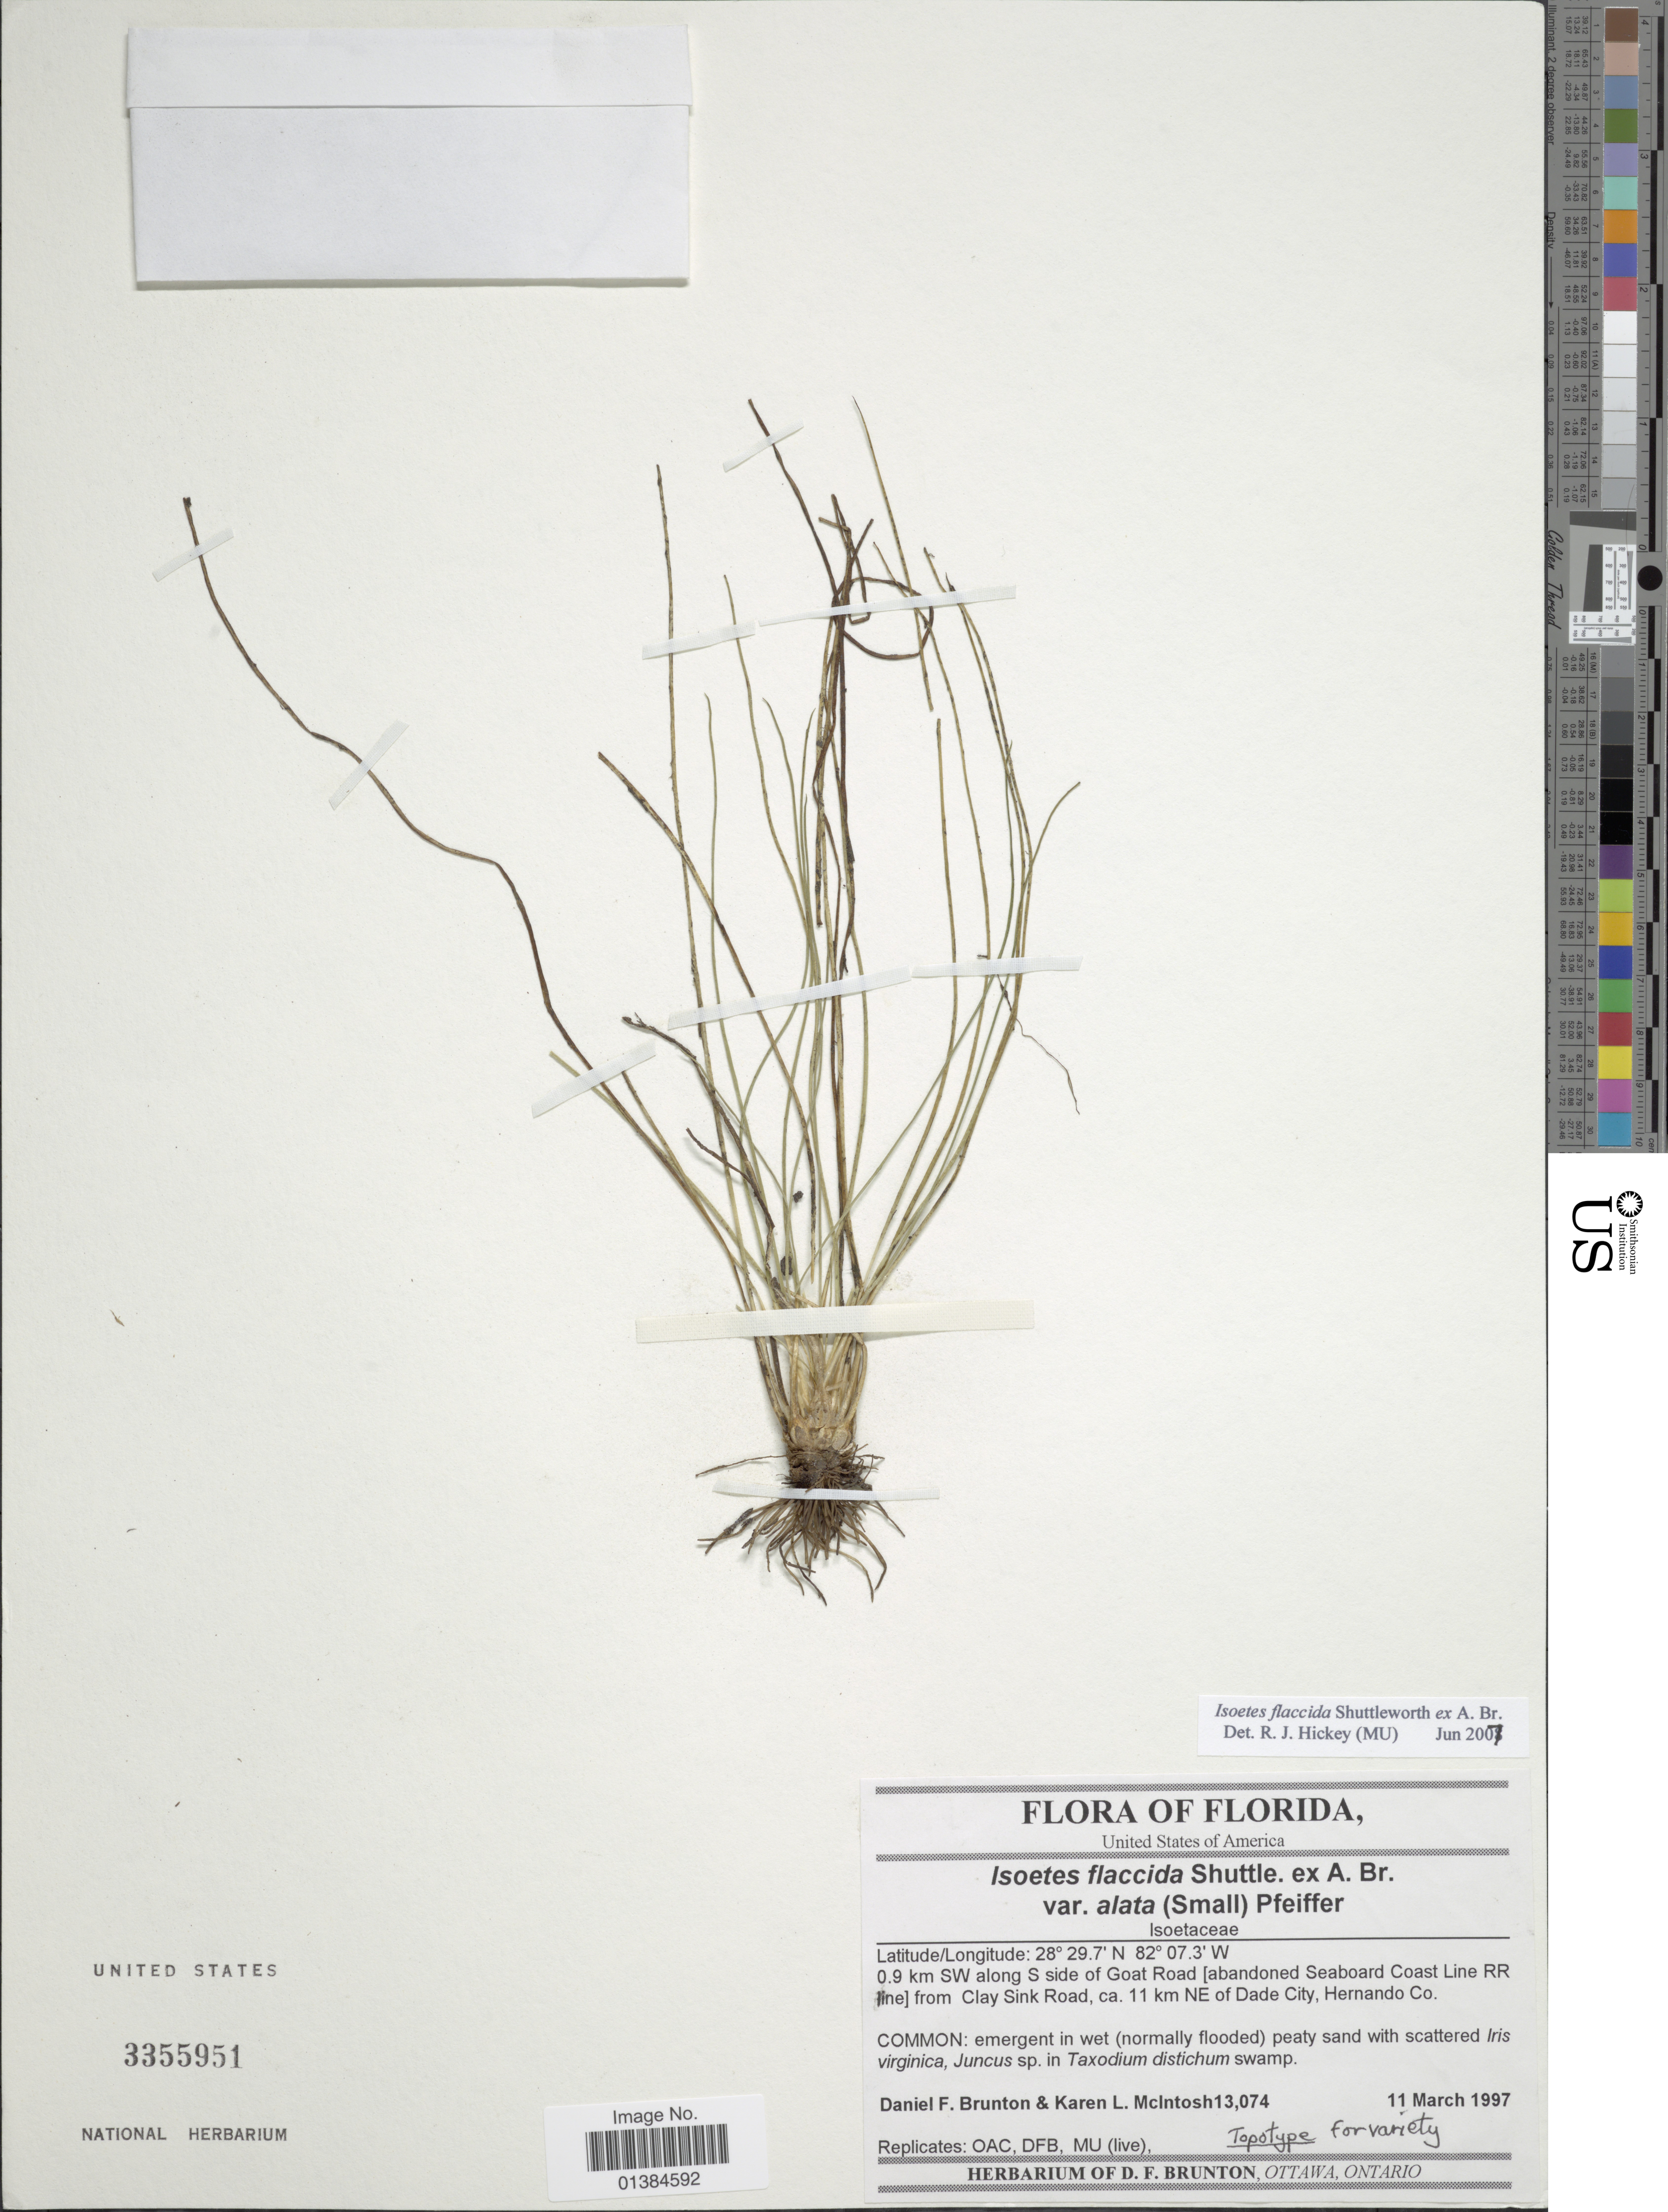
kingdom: Plantae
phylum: Tracheophyta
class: Lycopodiopsida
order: Isoetales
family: Isoetaceae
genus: Isoetes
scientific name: Isoetes flaccida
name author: Shuttlew. ex A. Braun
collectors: D. Brunton & K. McIntosh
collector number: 13074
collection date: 1997-03-11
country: United States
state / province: Florida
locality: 0.9 km SW along S side of Goat Road [abandoned Seaboard Coast Line RR line] from Clay Sink Road, ca. 11 km NE of Dade City, Hernando Co.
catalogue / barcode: US 3355951